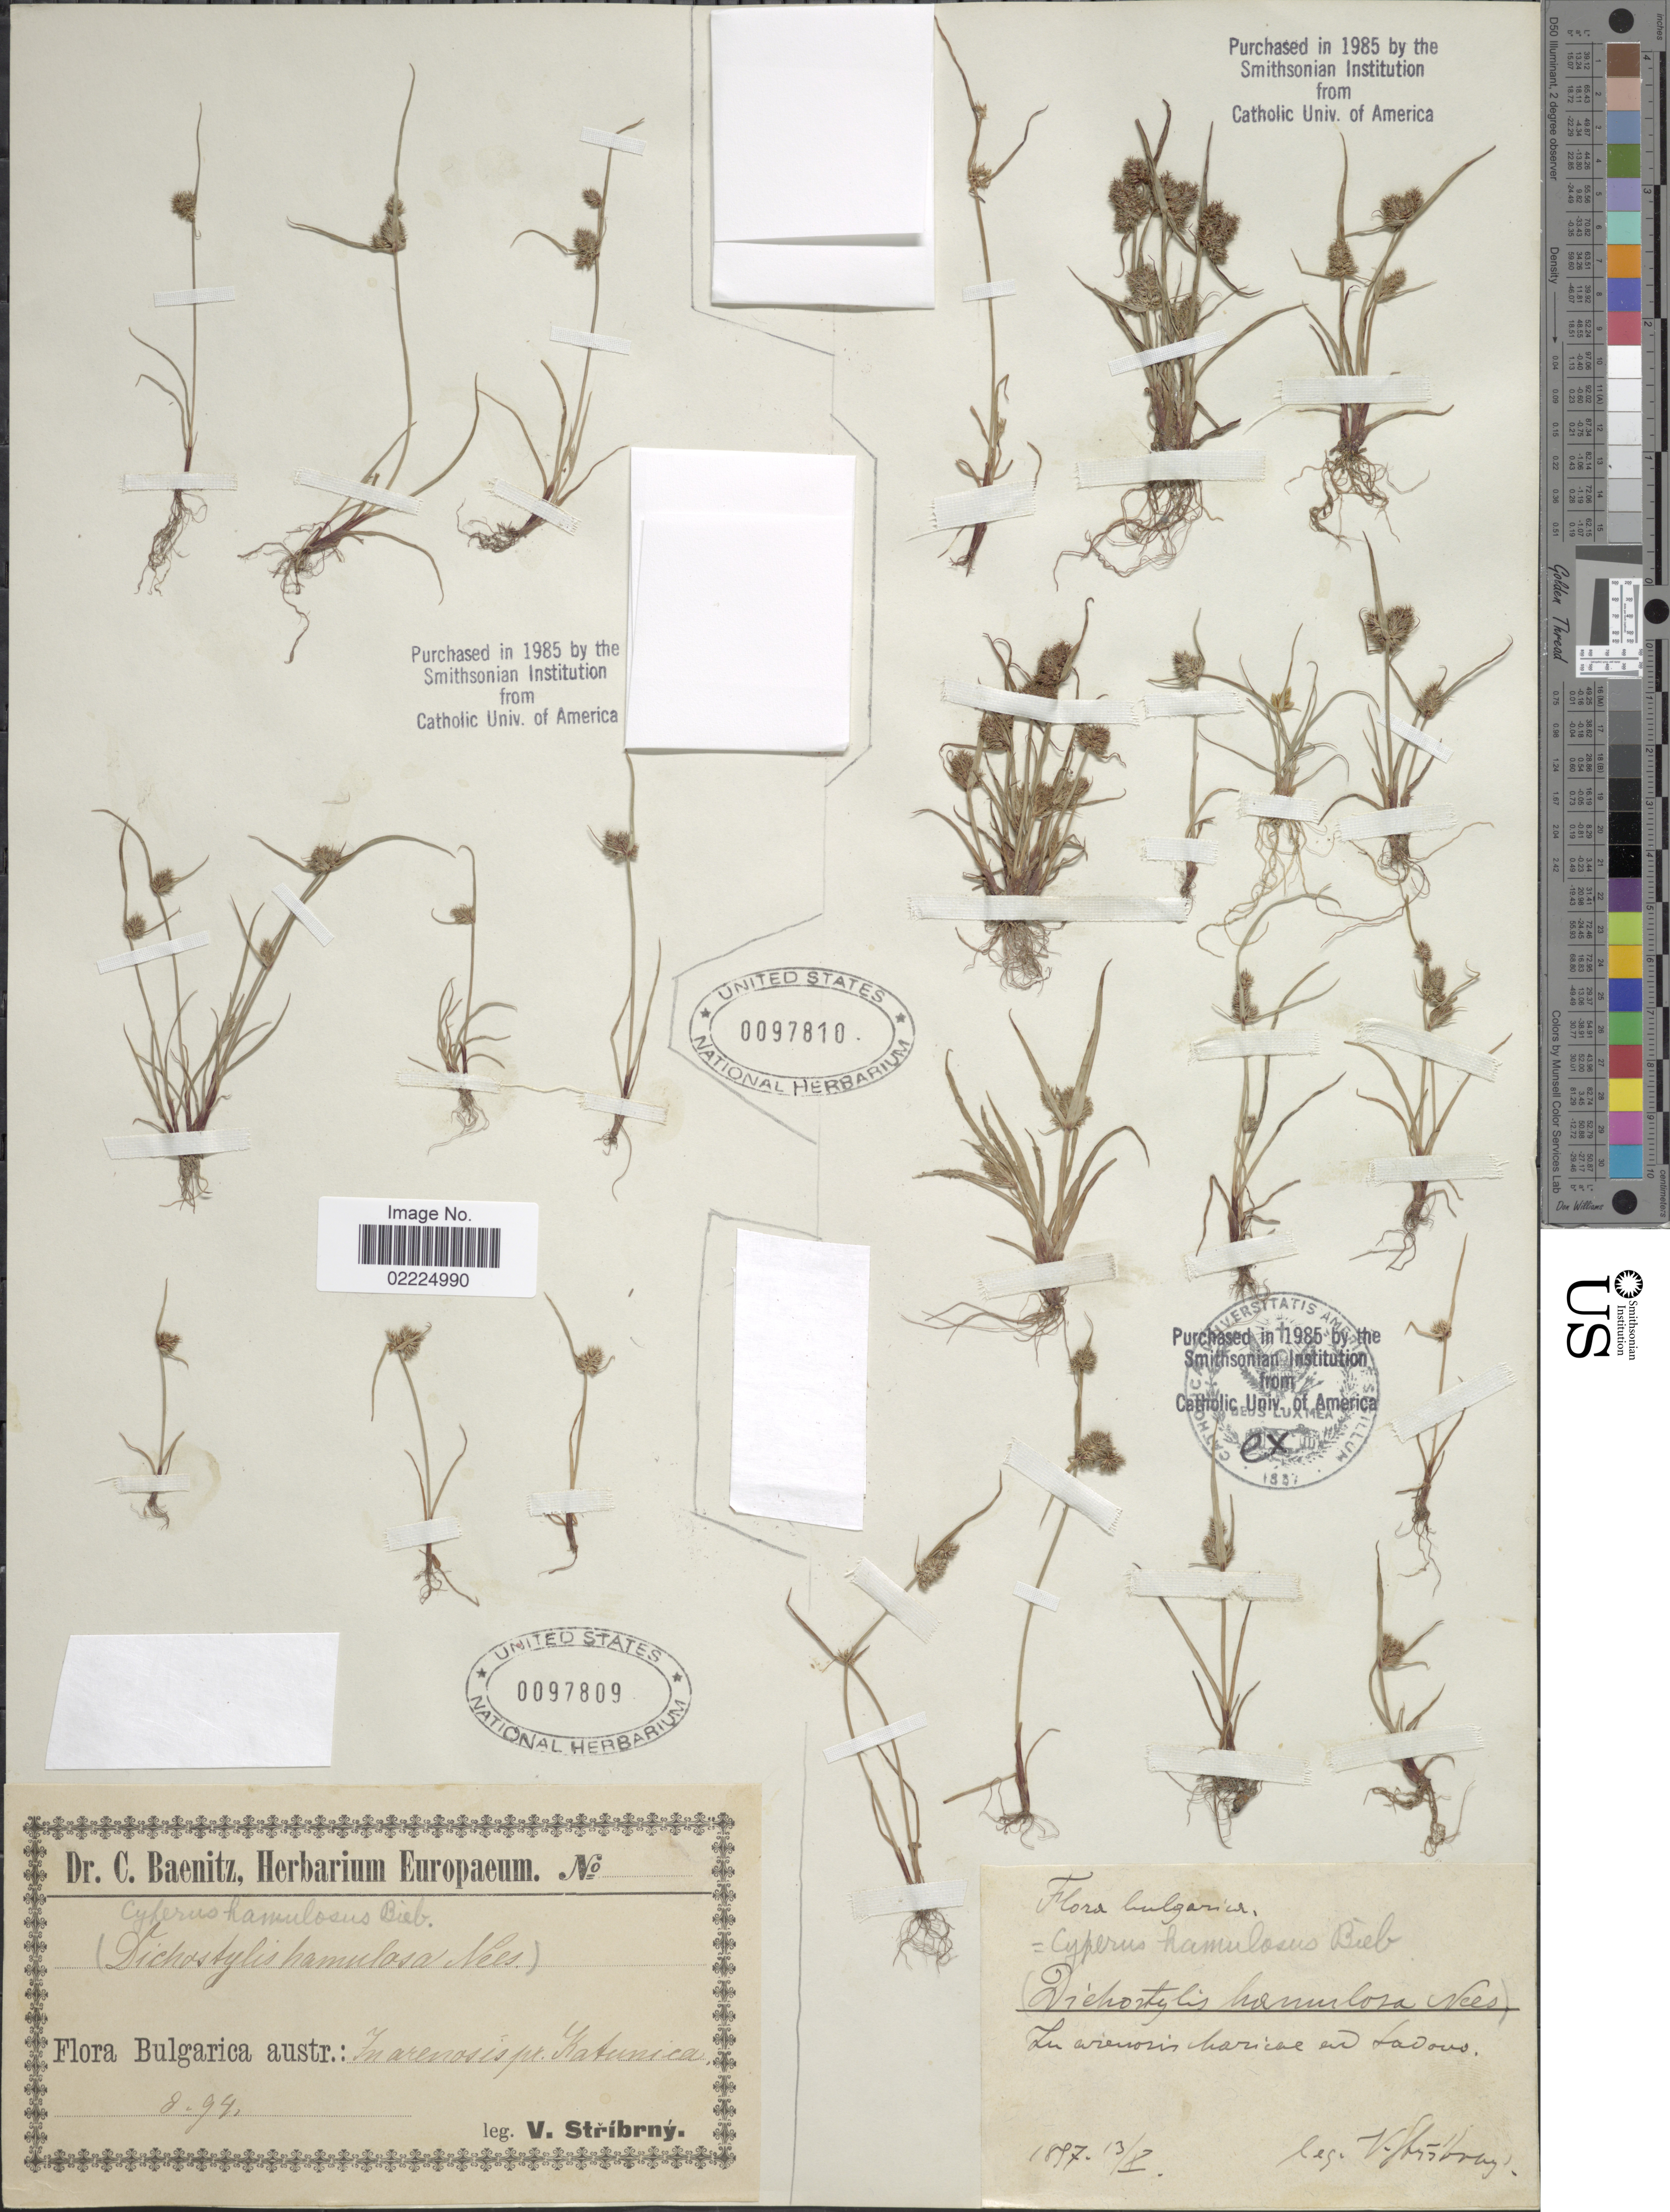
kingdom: Plantae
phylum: Tracheophyta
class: Liliopsida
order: Poales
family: Cyperaceae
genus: Cyperus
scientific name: Cyperus hamulosus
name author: M. Bieb.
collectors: V. Stribrny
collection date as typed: Transcribed d/m/y: /8/94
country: Bulgaria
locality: Bulgarica austr: In arenosis pr Katunica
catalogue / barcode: US 97809